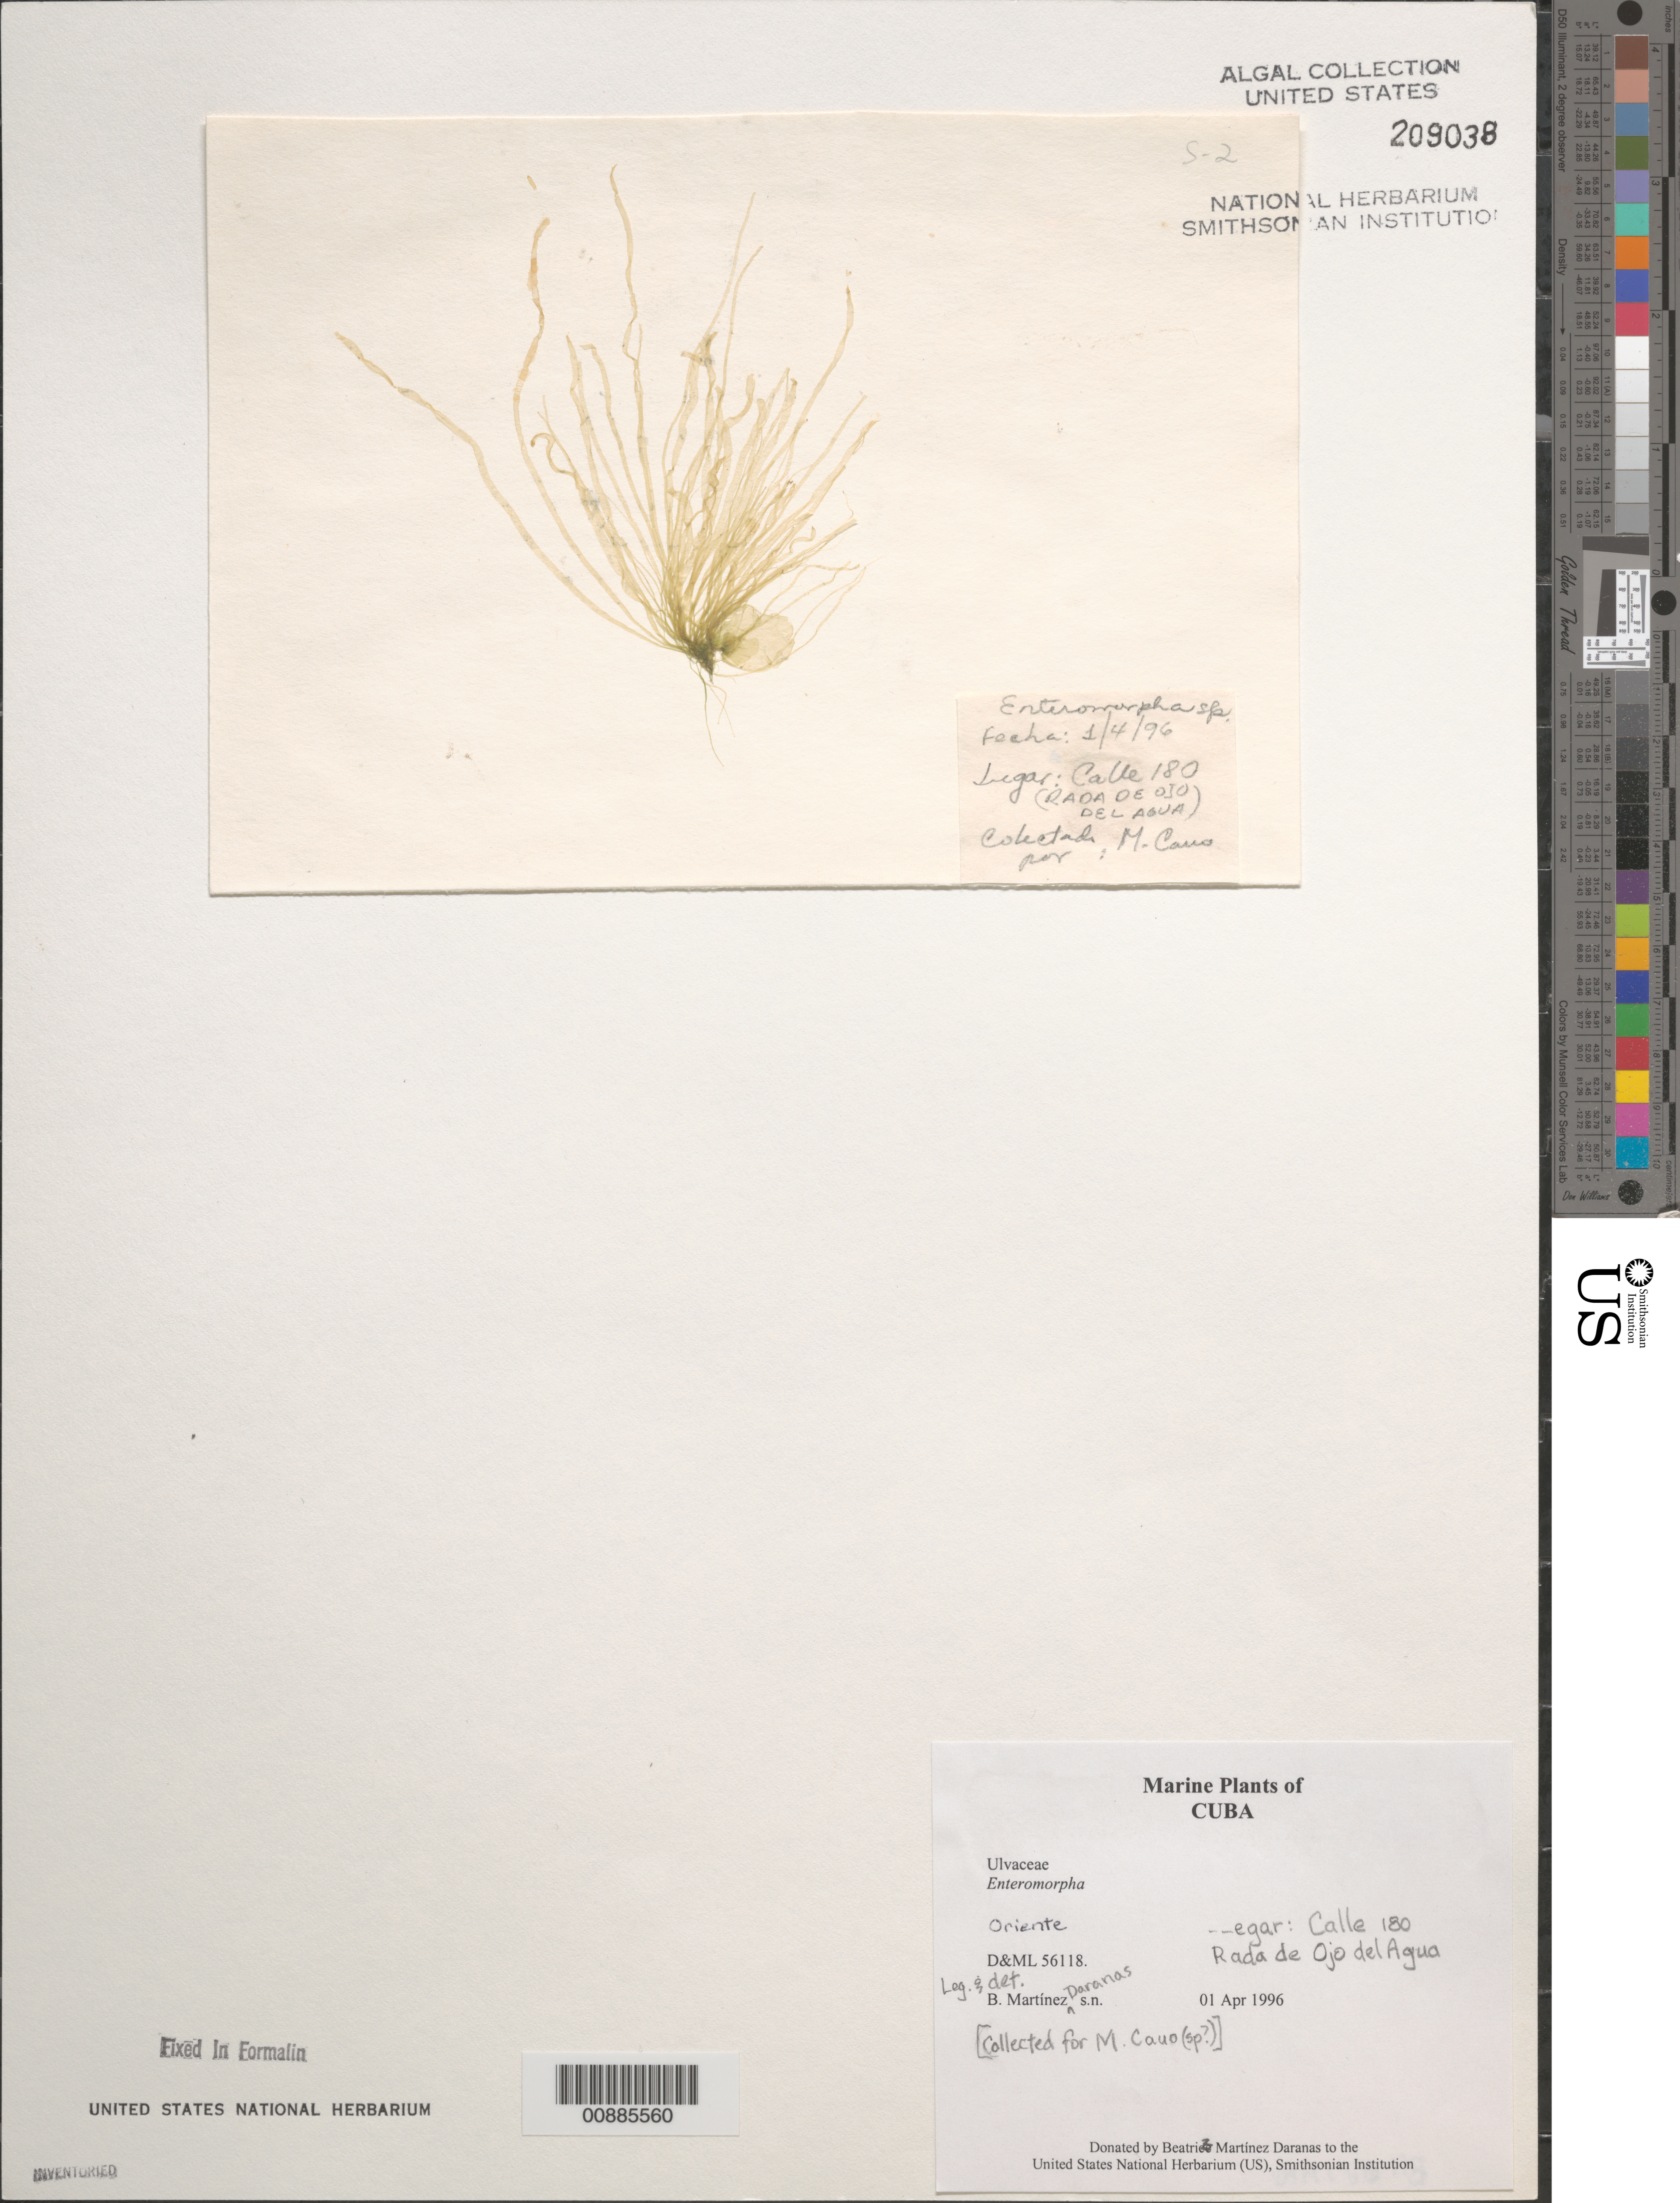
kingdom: Plantae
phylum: Chlorophyta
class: Ulvophyceae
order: Ulvales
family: Ulvaceae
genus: Ulva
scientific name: Ulva sp.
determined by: Algae name updating Project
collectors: B. Martinez Daranas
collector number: D&ML 56118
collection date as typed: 01 Apr 1996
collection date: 1996-04-01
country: Cuba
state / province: Oriente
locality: Rada de Ojo del Agua, Calle 180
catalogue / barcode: US 209038